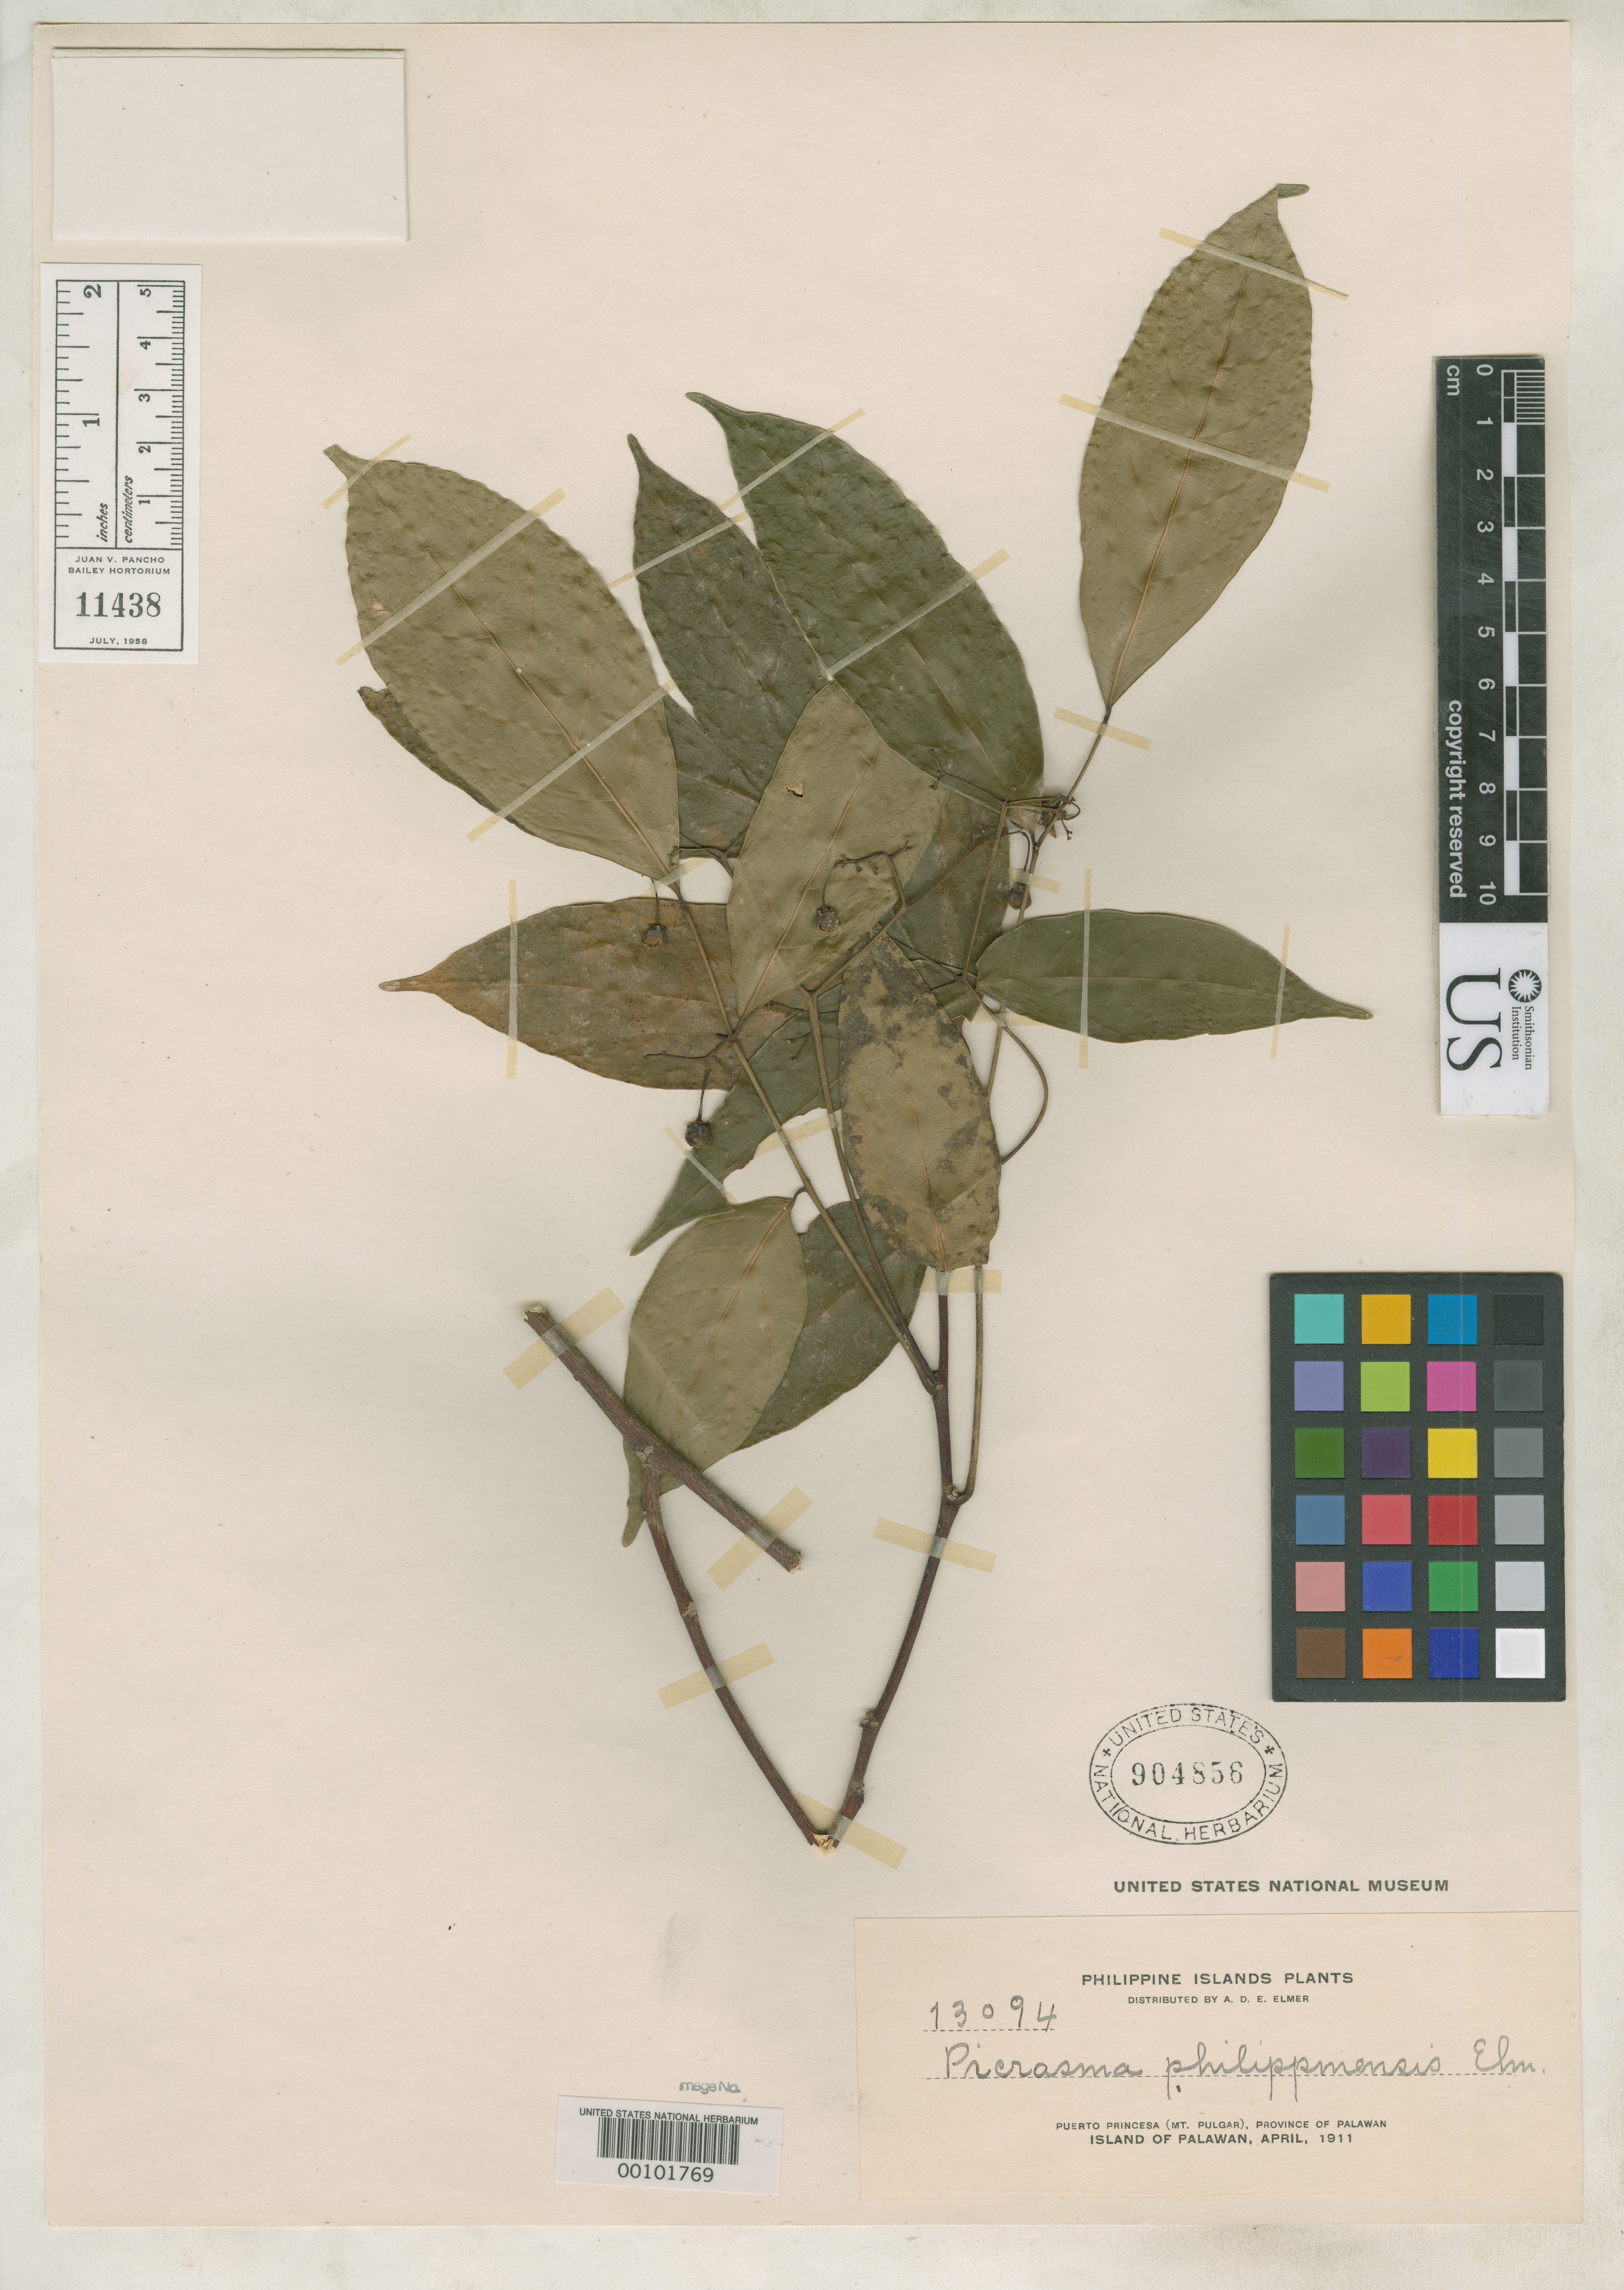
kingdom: Plantae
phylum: Tracheophyta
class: Magnoliopsida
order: Sapindales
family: Simaroubaceae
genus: Picrasma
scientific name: Picrasma philippinensis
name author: Elmer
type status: Isotype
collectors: A. D. E. Elmer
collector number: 13094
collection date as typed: Apr 1911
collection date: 1911-04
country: Philippines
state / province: Mimaropa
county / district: Palawan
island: Palawan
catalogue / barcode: US 904856